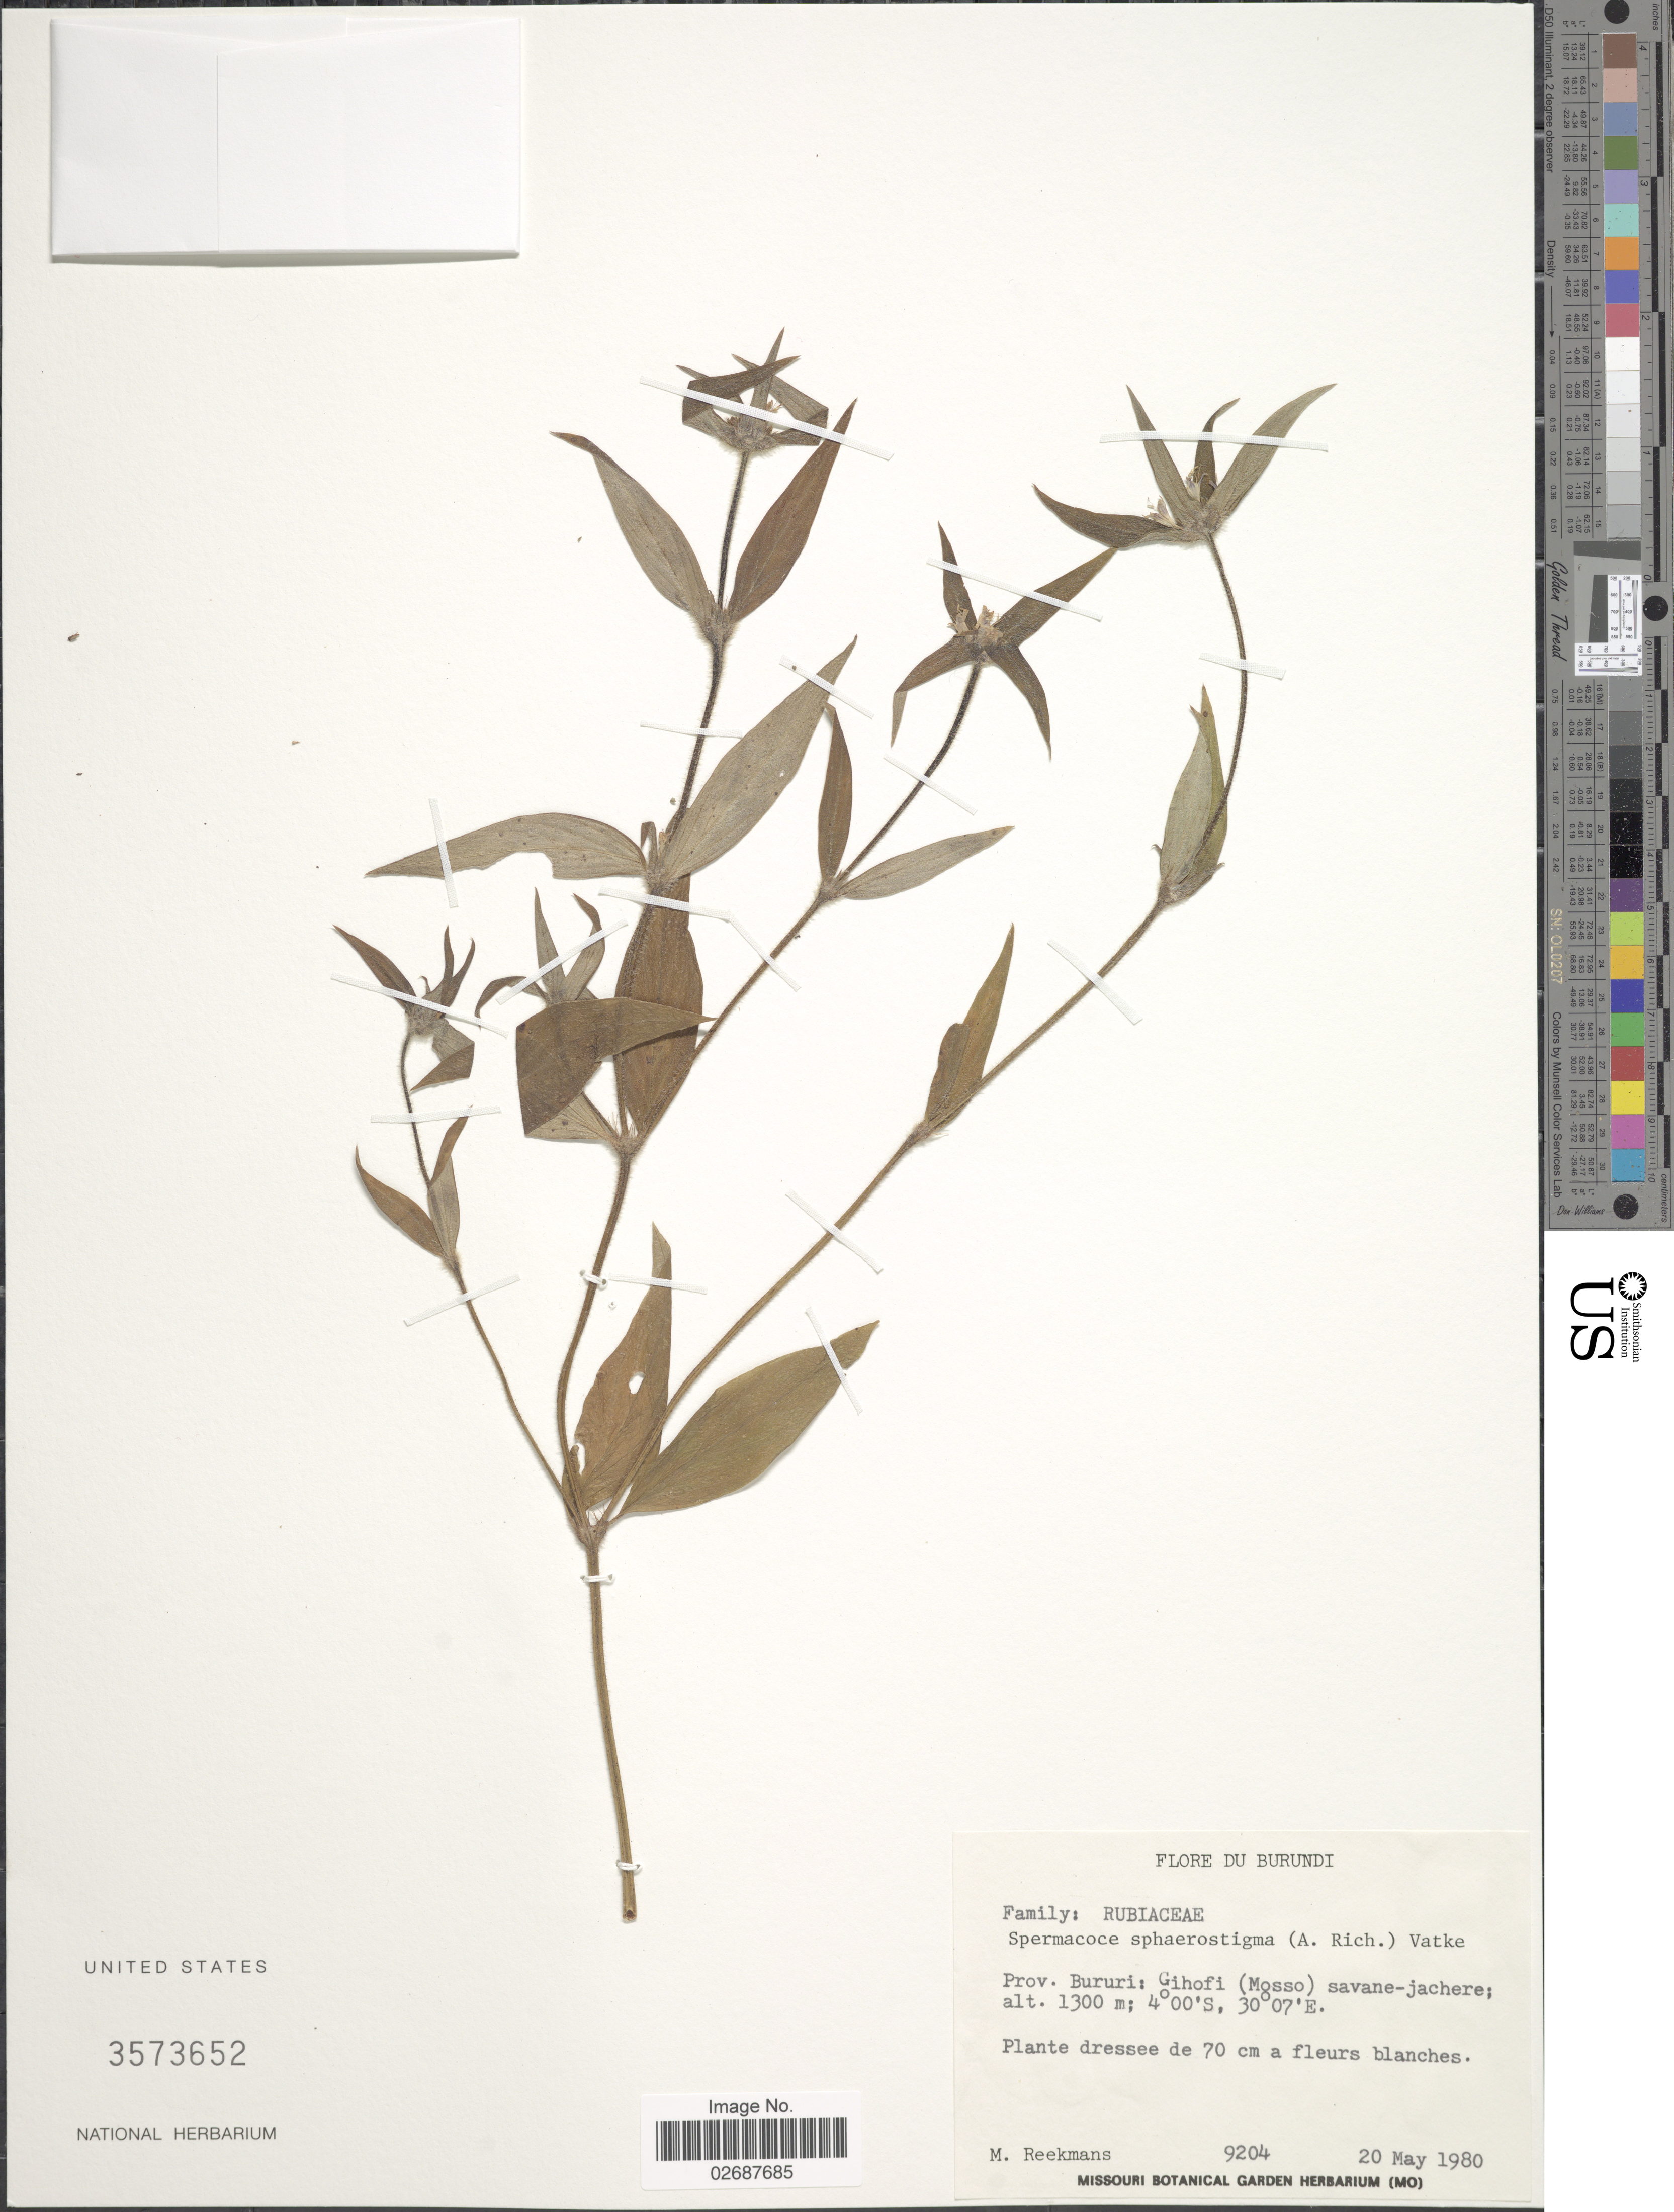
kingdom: Plantae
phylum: Tracheophyta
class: Magnoliopsida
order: Gentianales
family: Rubiaceae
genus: Spermacoce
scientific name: Spermacoce sphaerostigma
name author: (A. Rich.) Vatke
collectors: M. Reekmans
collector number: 9204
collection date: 1980-05-20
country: Burundi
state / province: Bururi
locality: Gihofi (Mosso) savane-jachere.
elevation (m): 1300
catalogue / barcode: US 3573652